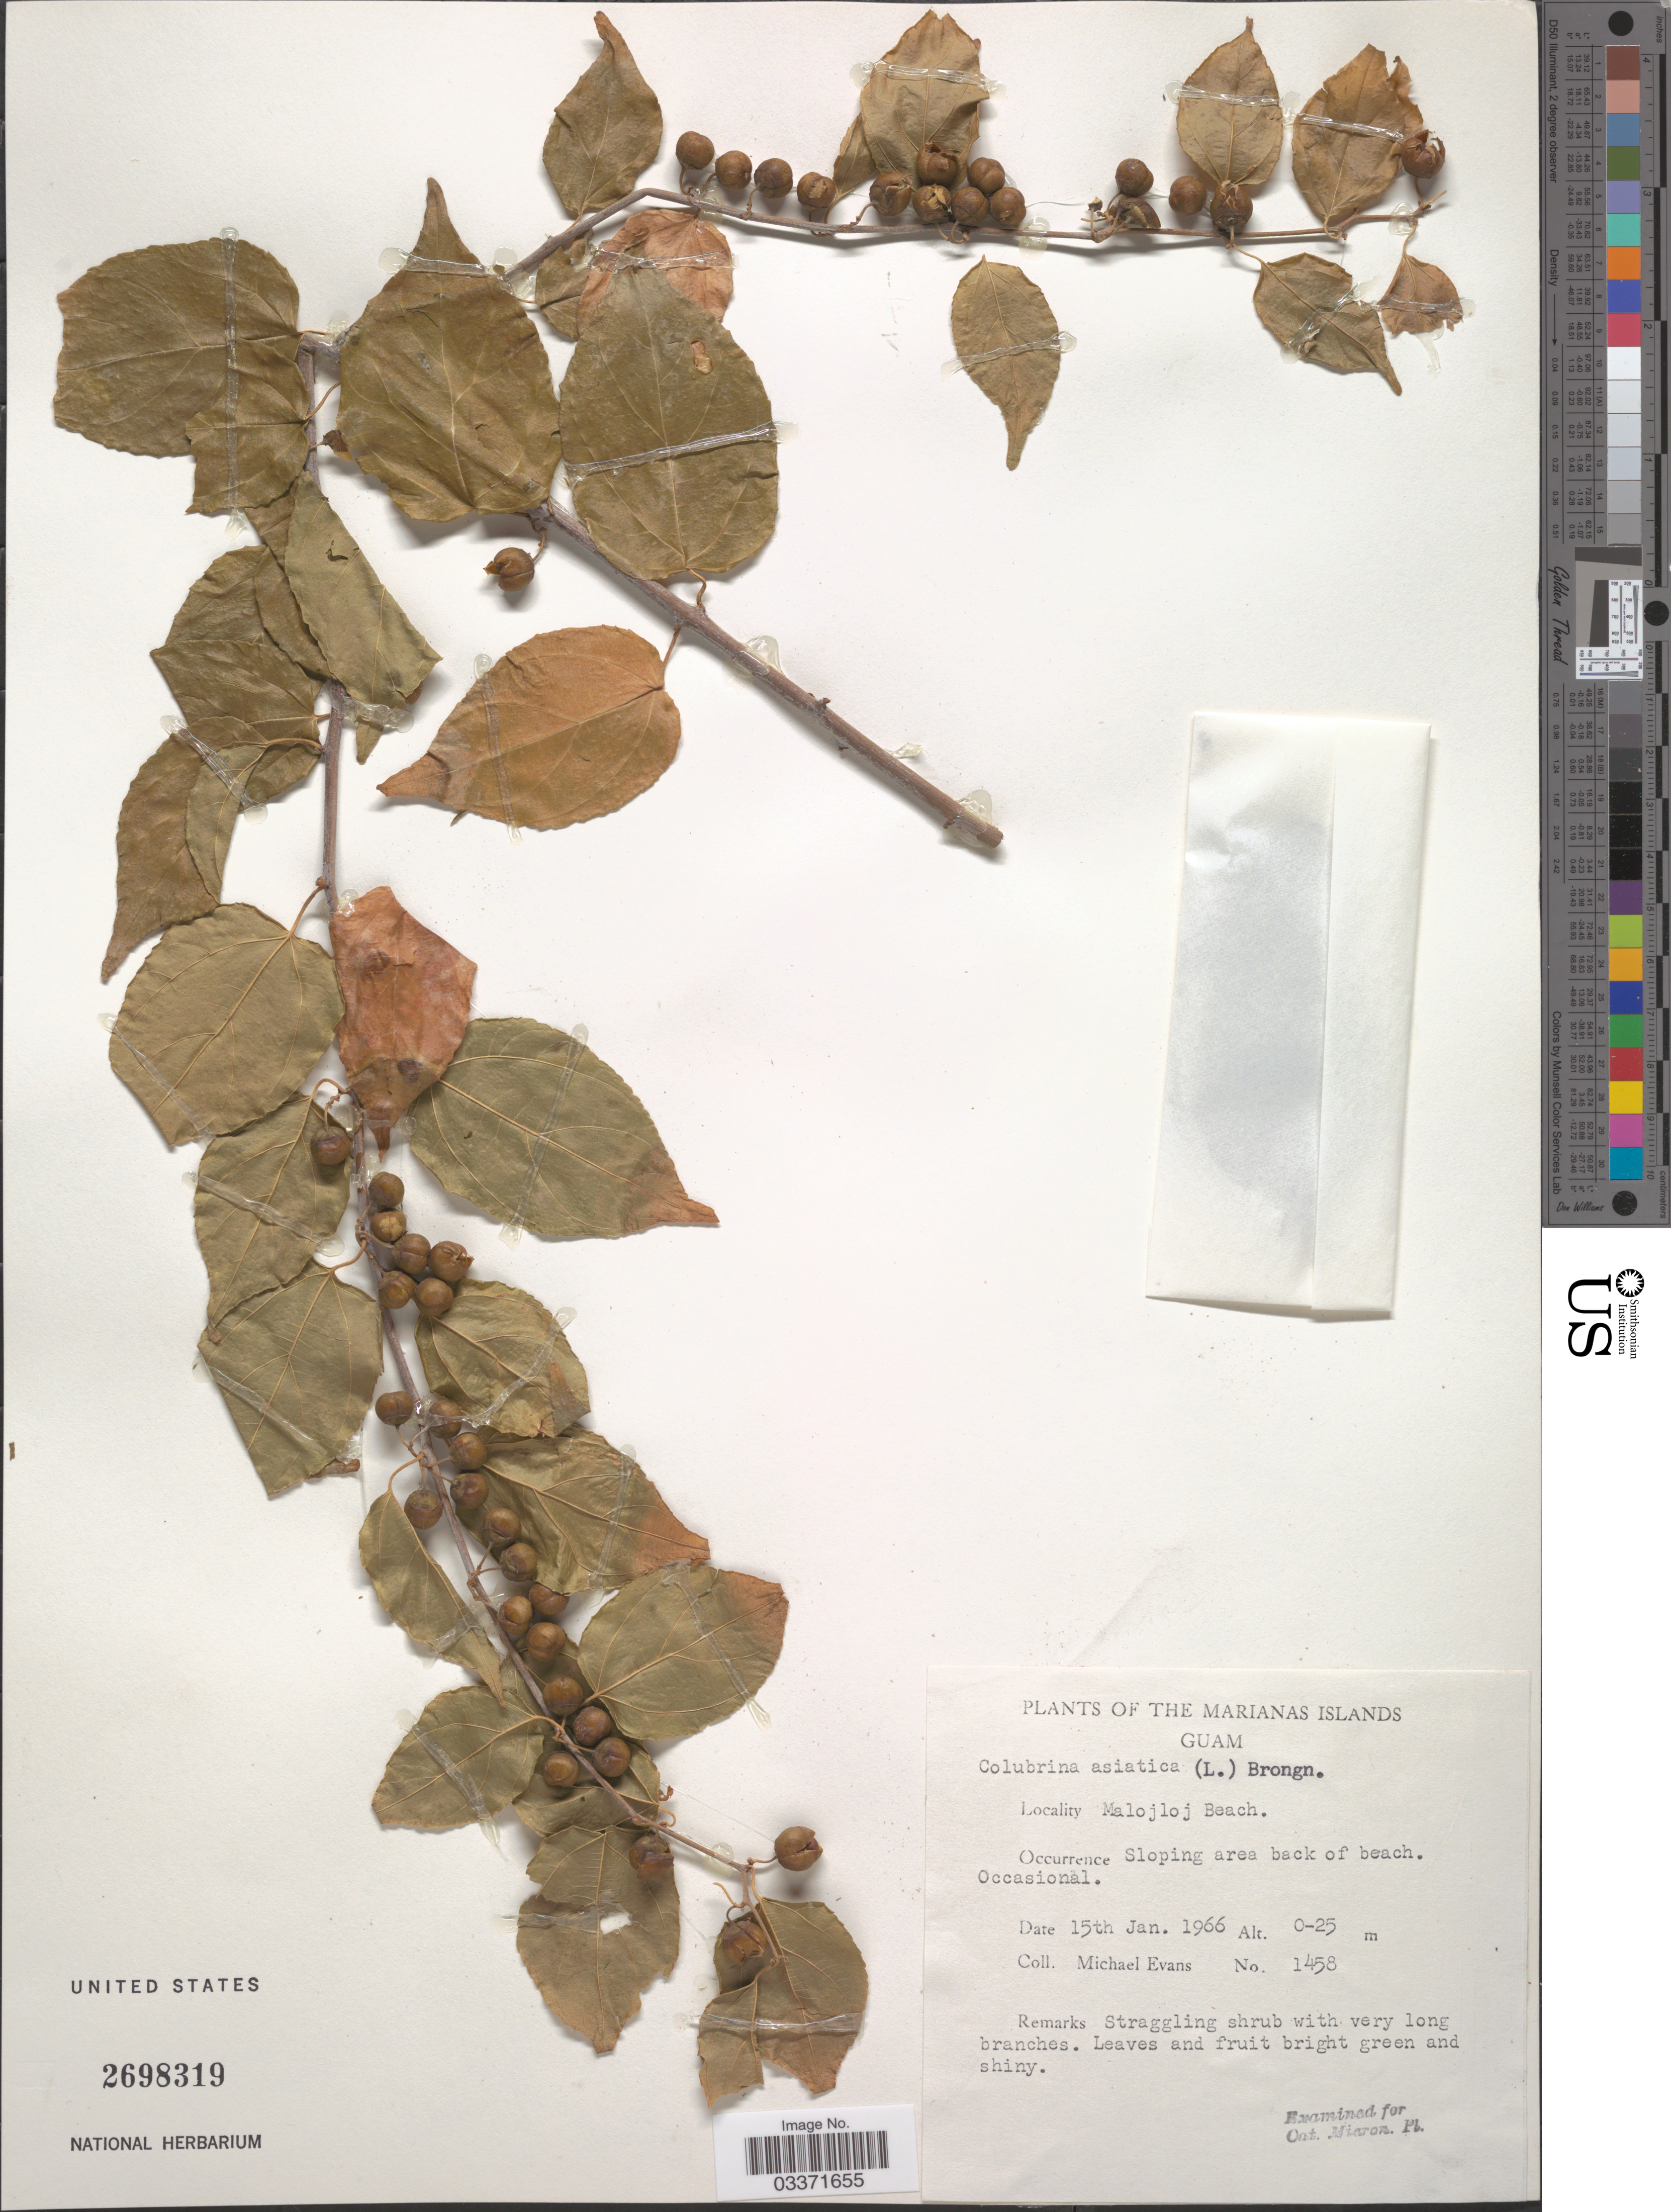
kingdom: Plantae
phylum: Tracheophyta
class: Magnoliopsida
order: Rosales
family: Rhamnaceae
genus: Colubrina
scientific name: Colubrina asiatica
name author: (L.) Brongn.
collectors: M. Evans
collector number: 1458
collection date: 1966-01-15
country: Guam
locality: The Marianas Islands, Malojloj Beach.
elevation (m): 0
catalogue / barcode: US 2698319